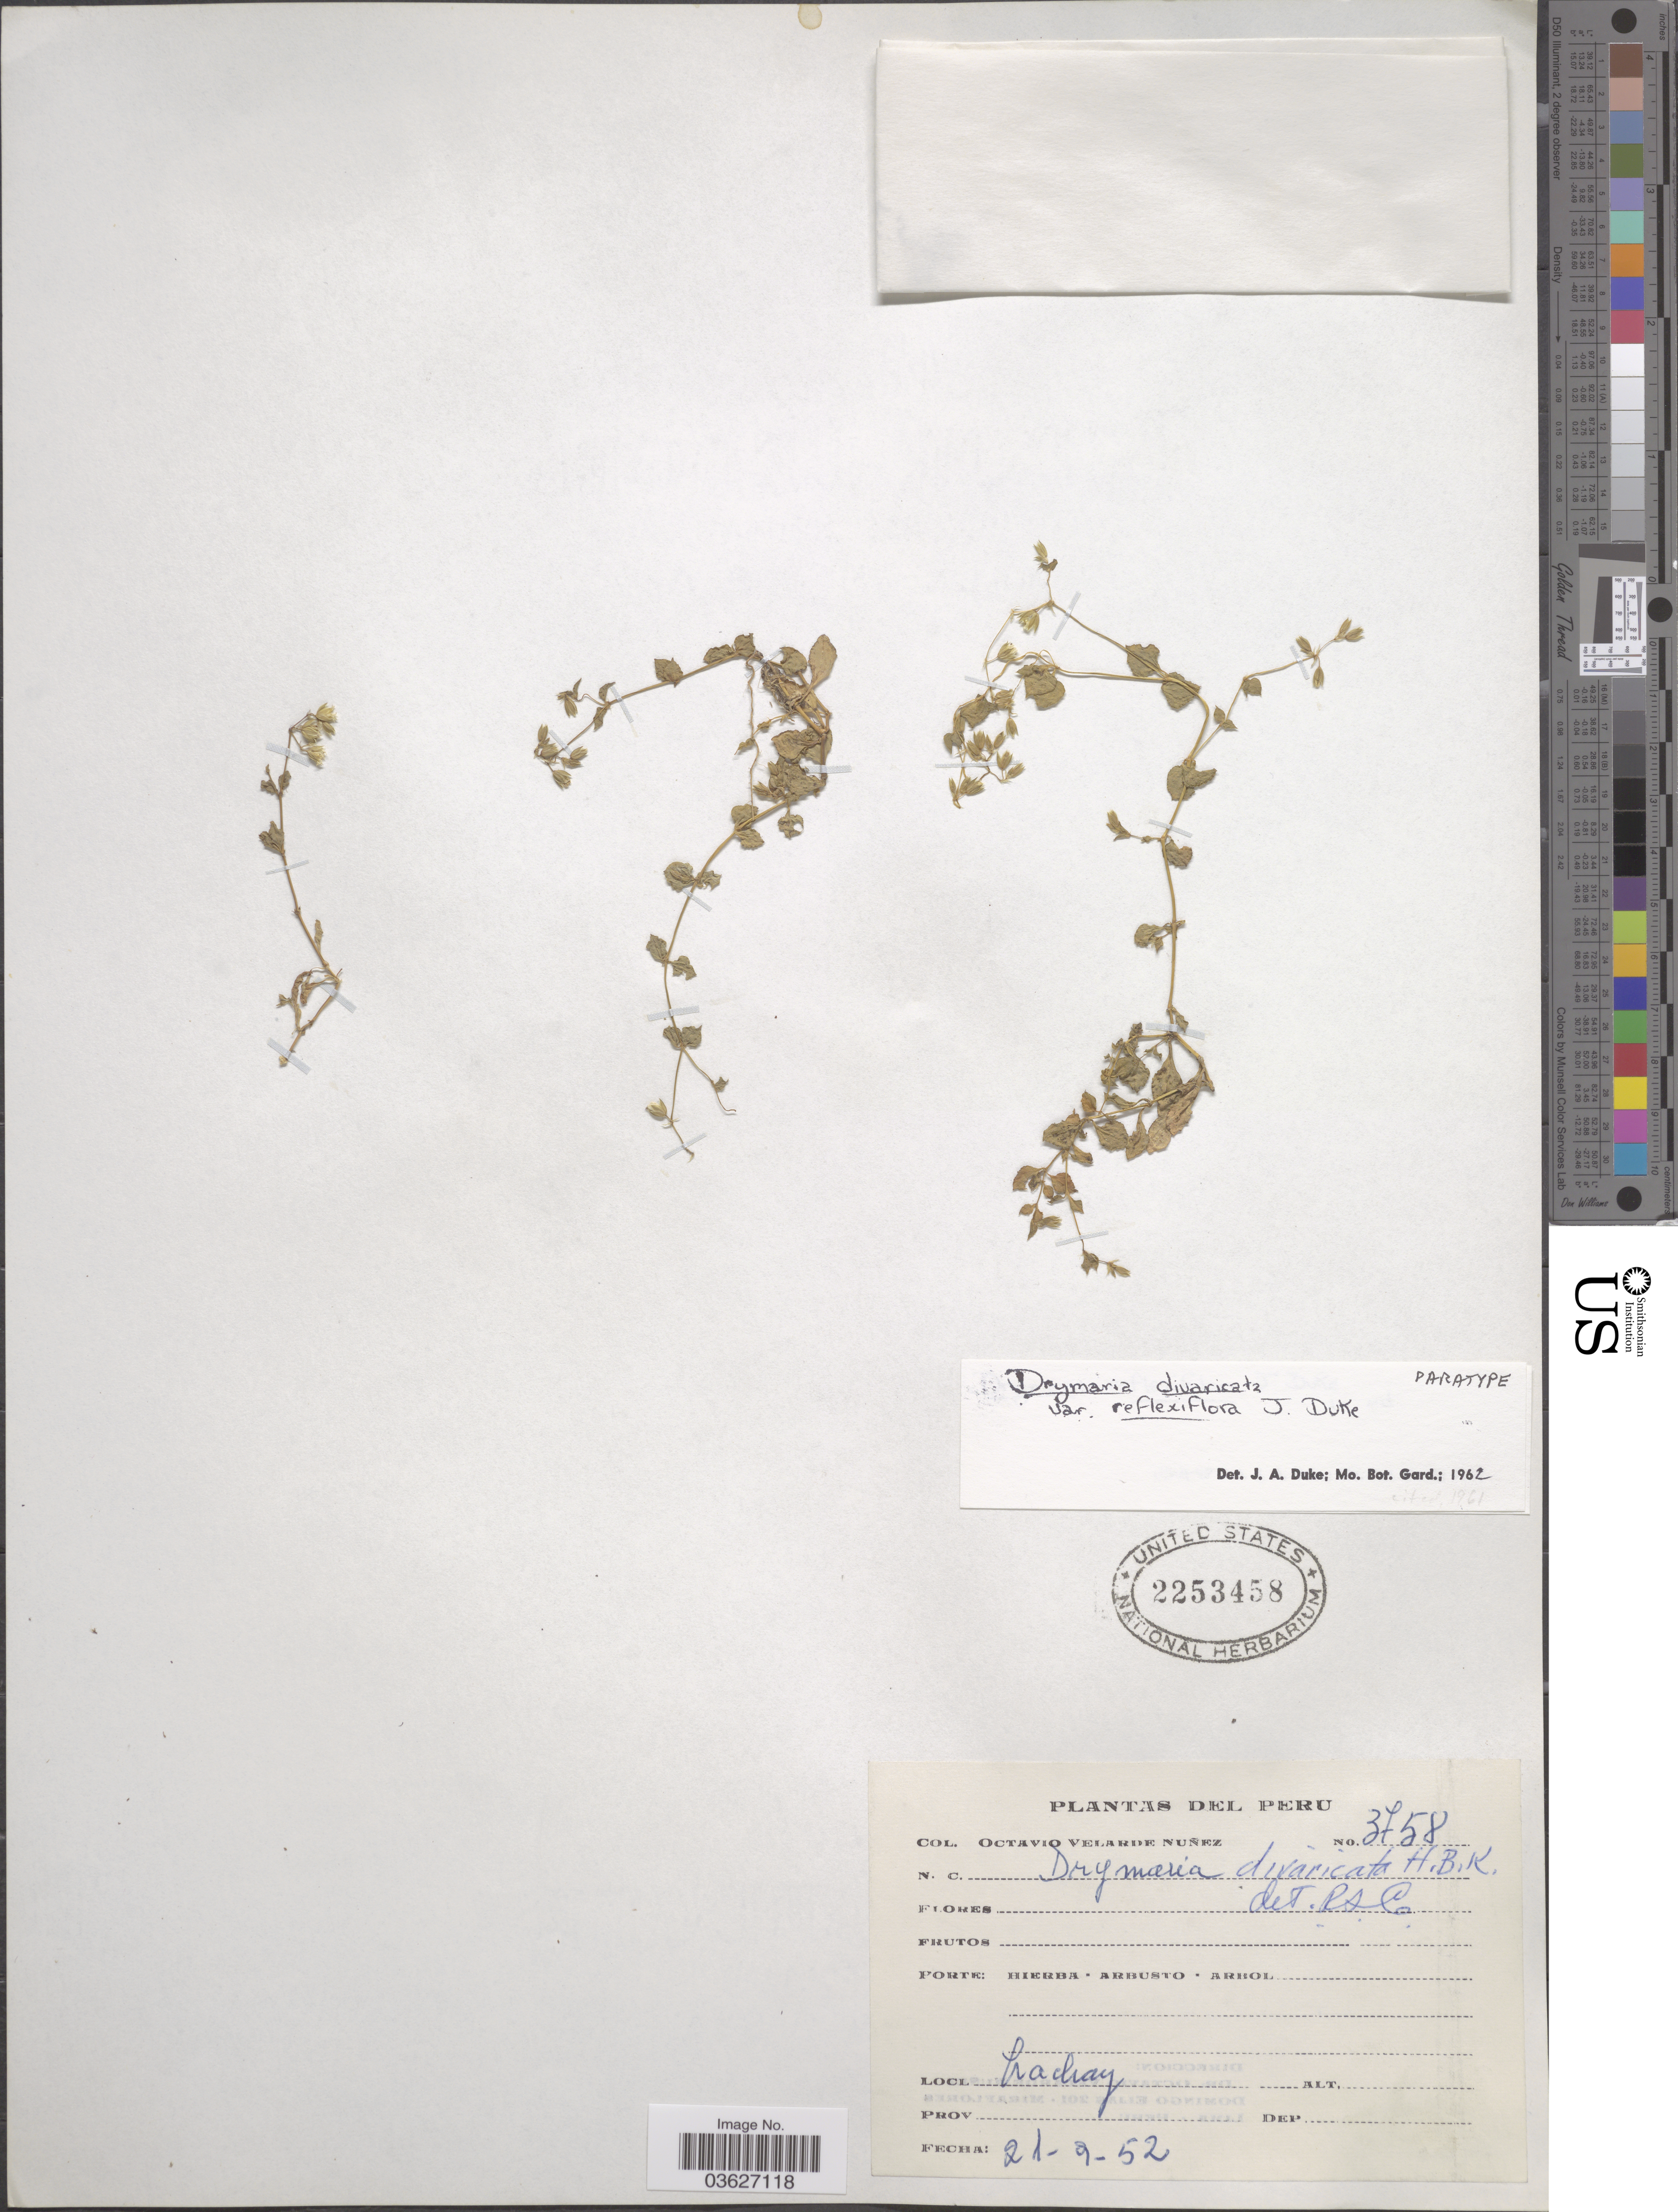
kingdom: Plantae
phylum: Tracheophyta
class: Magnoliopsida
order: Caryophyllales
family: Caryophyllaceae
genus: Drymaria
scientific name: Drymaria divaricata var. reflexiflora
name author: J.A. Duke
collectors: O. Velarde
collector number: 3758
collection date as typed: Transcribed d/m/y: 21/9/52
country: Peru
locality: Lachay.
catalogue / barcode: US 2253458